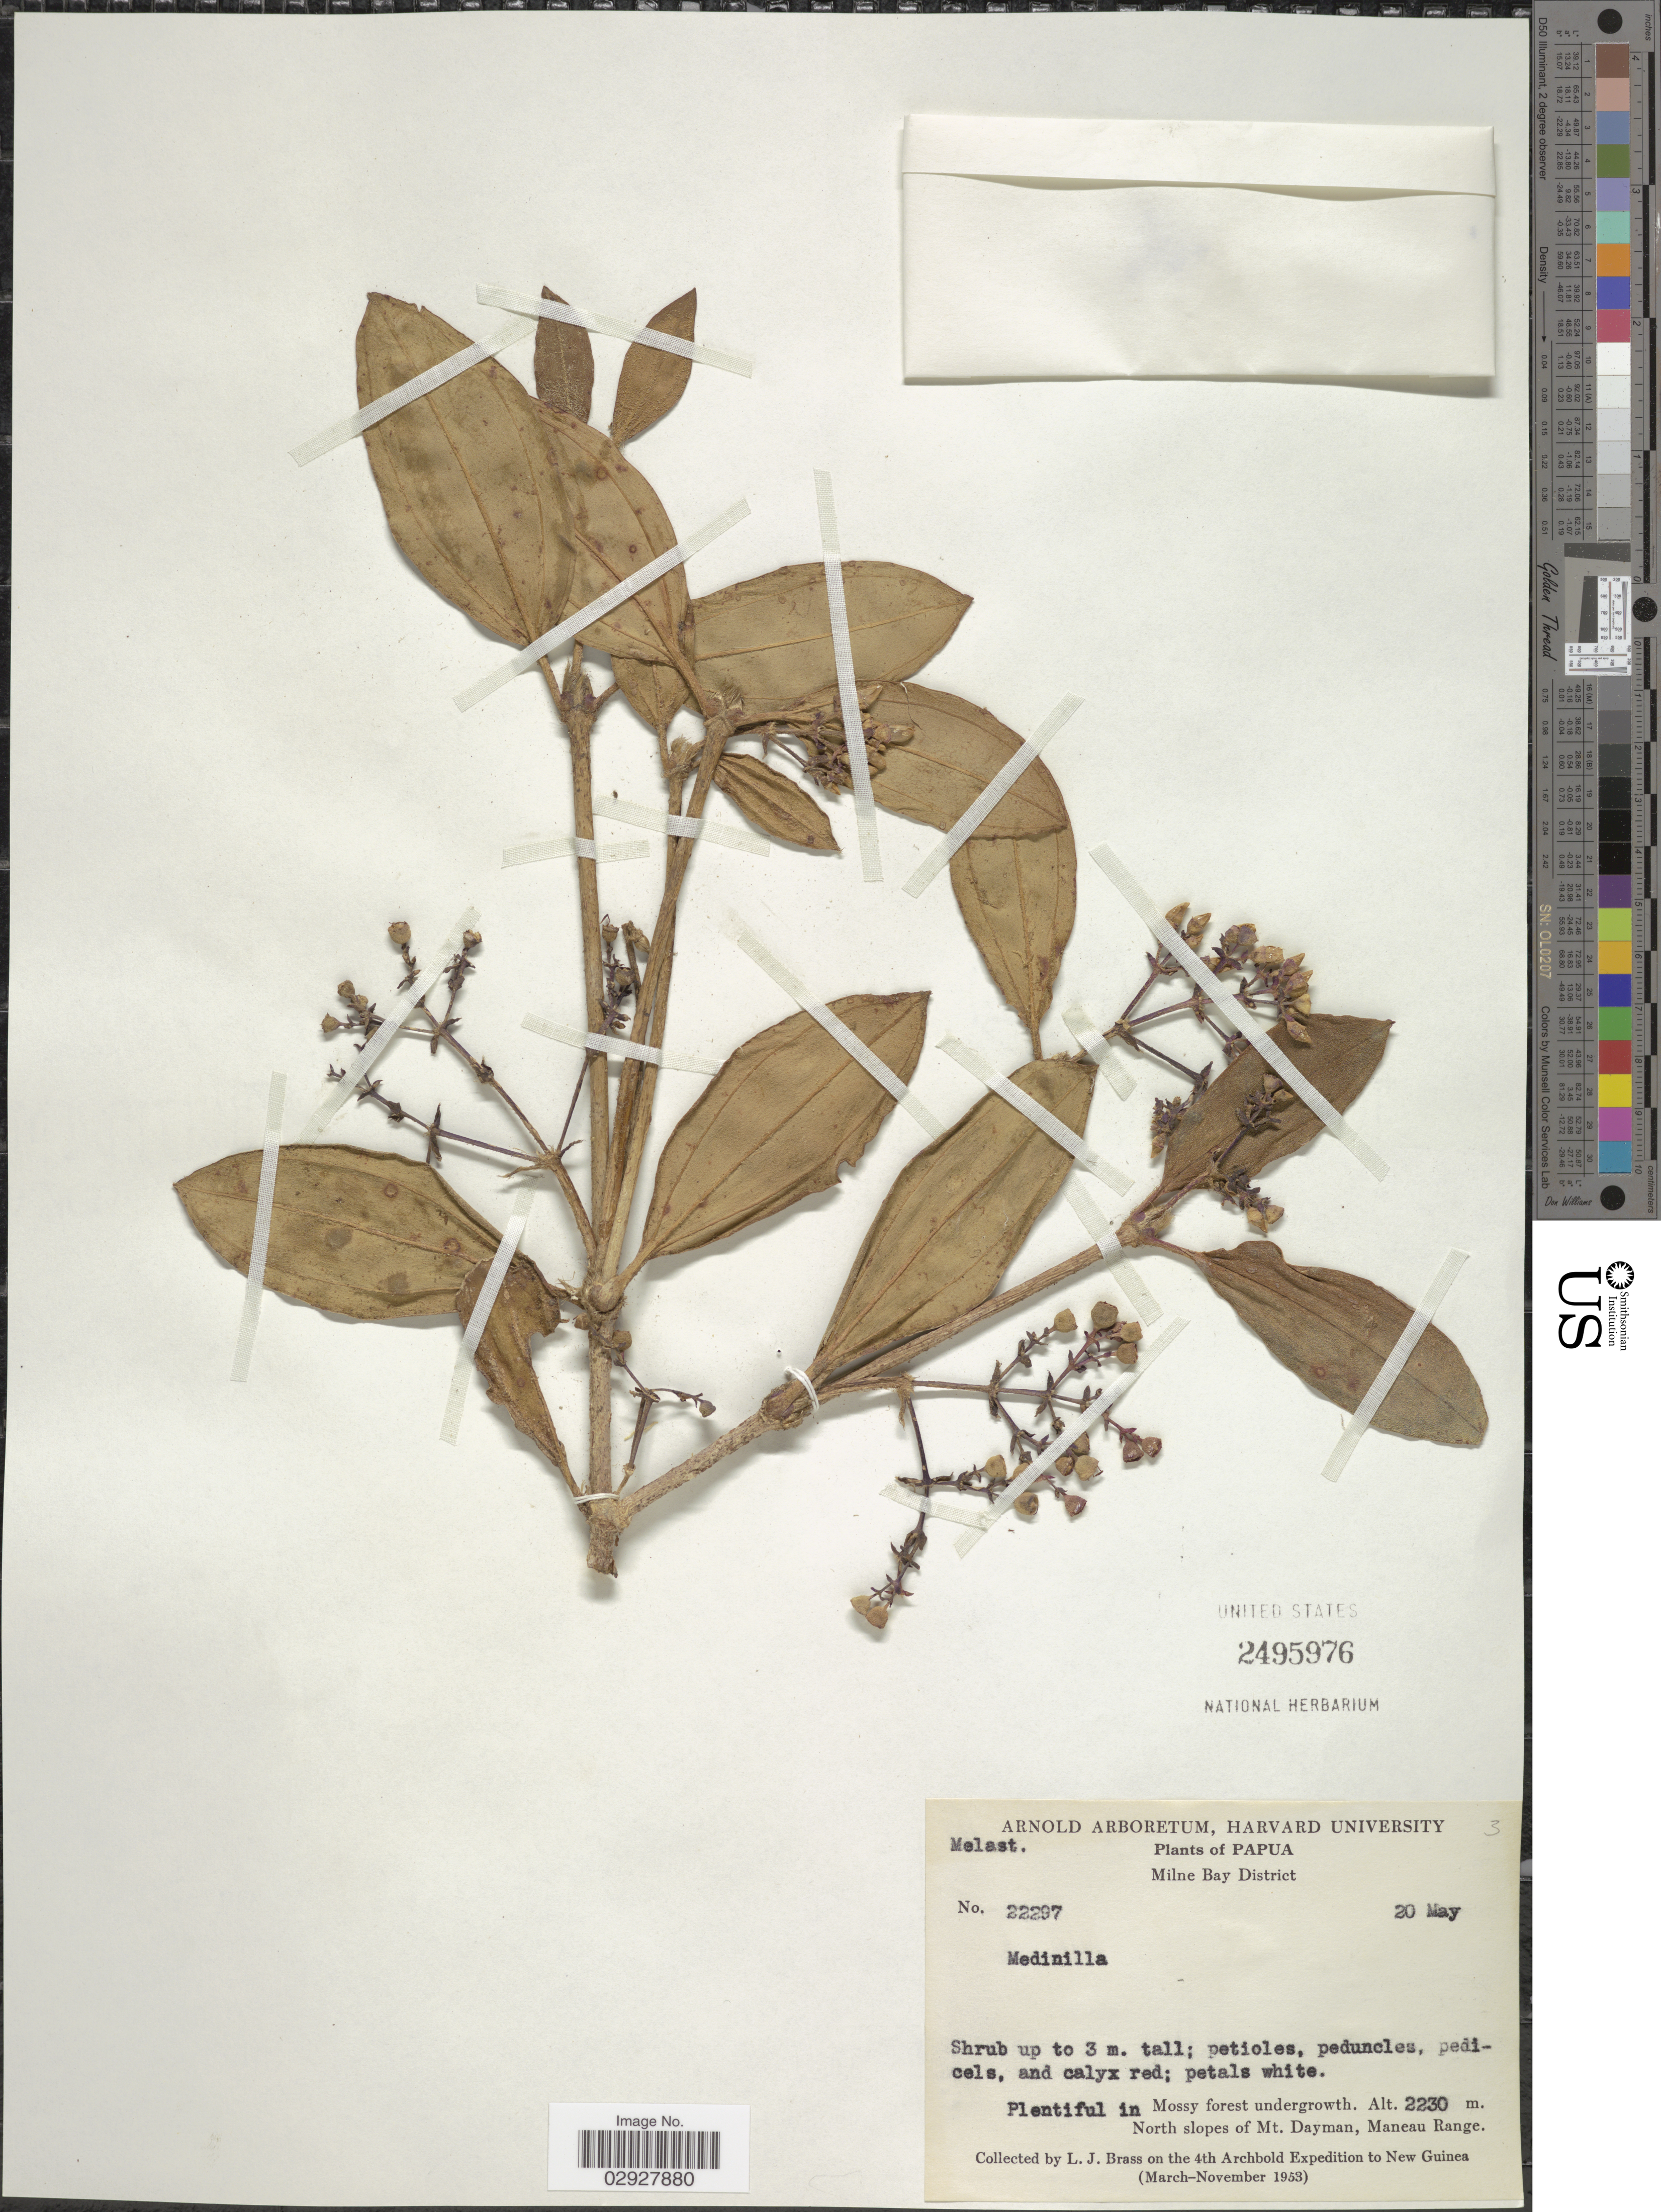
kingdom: Plantae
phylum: Tracheophyta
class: Magnoliopsida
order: Myrtales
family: Melastomataceae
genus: Medinilla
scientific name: Medinilla sp.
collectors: L. J. Brass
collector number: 22297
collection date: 1953-05-20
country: Papua New Guinea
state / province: Milne Bay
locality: Papua, Milne Bay District, North slopes of Mt. Dayman, Maneau Range, New Guinea.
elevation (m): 2230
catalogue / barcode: US 2495796